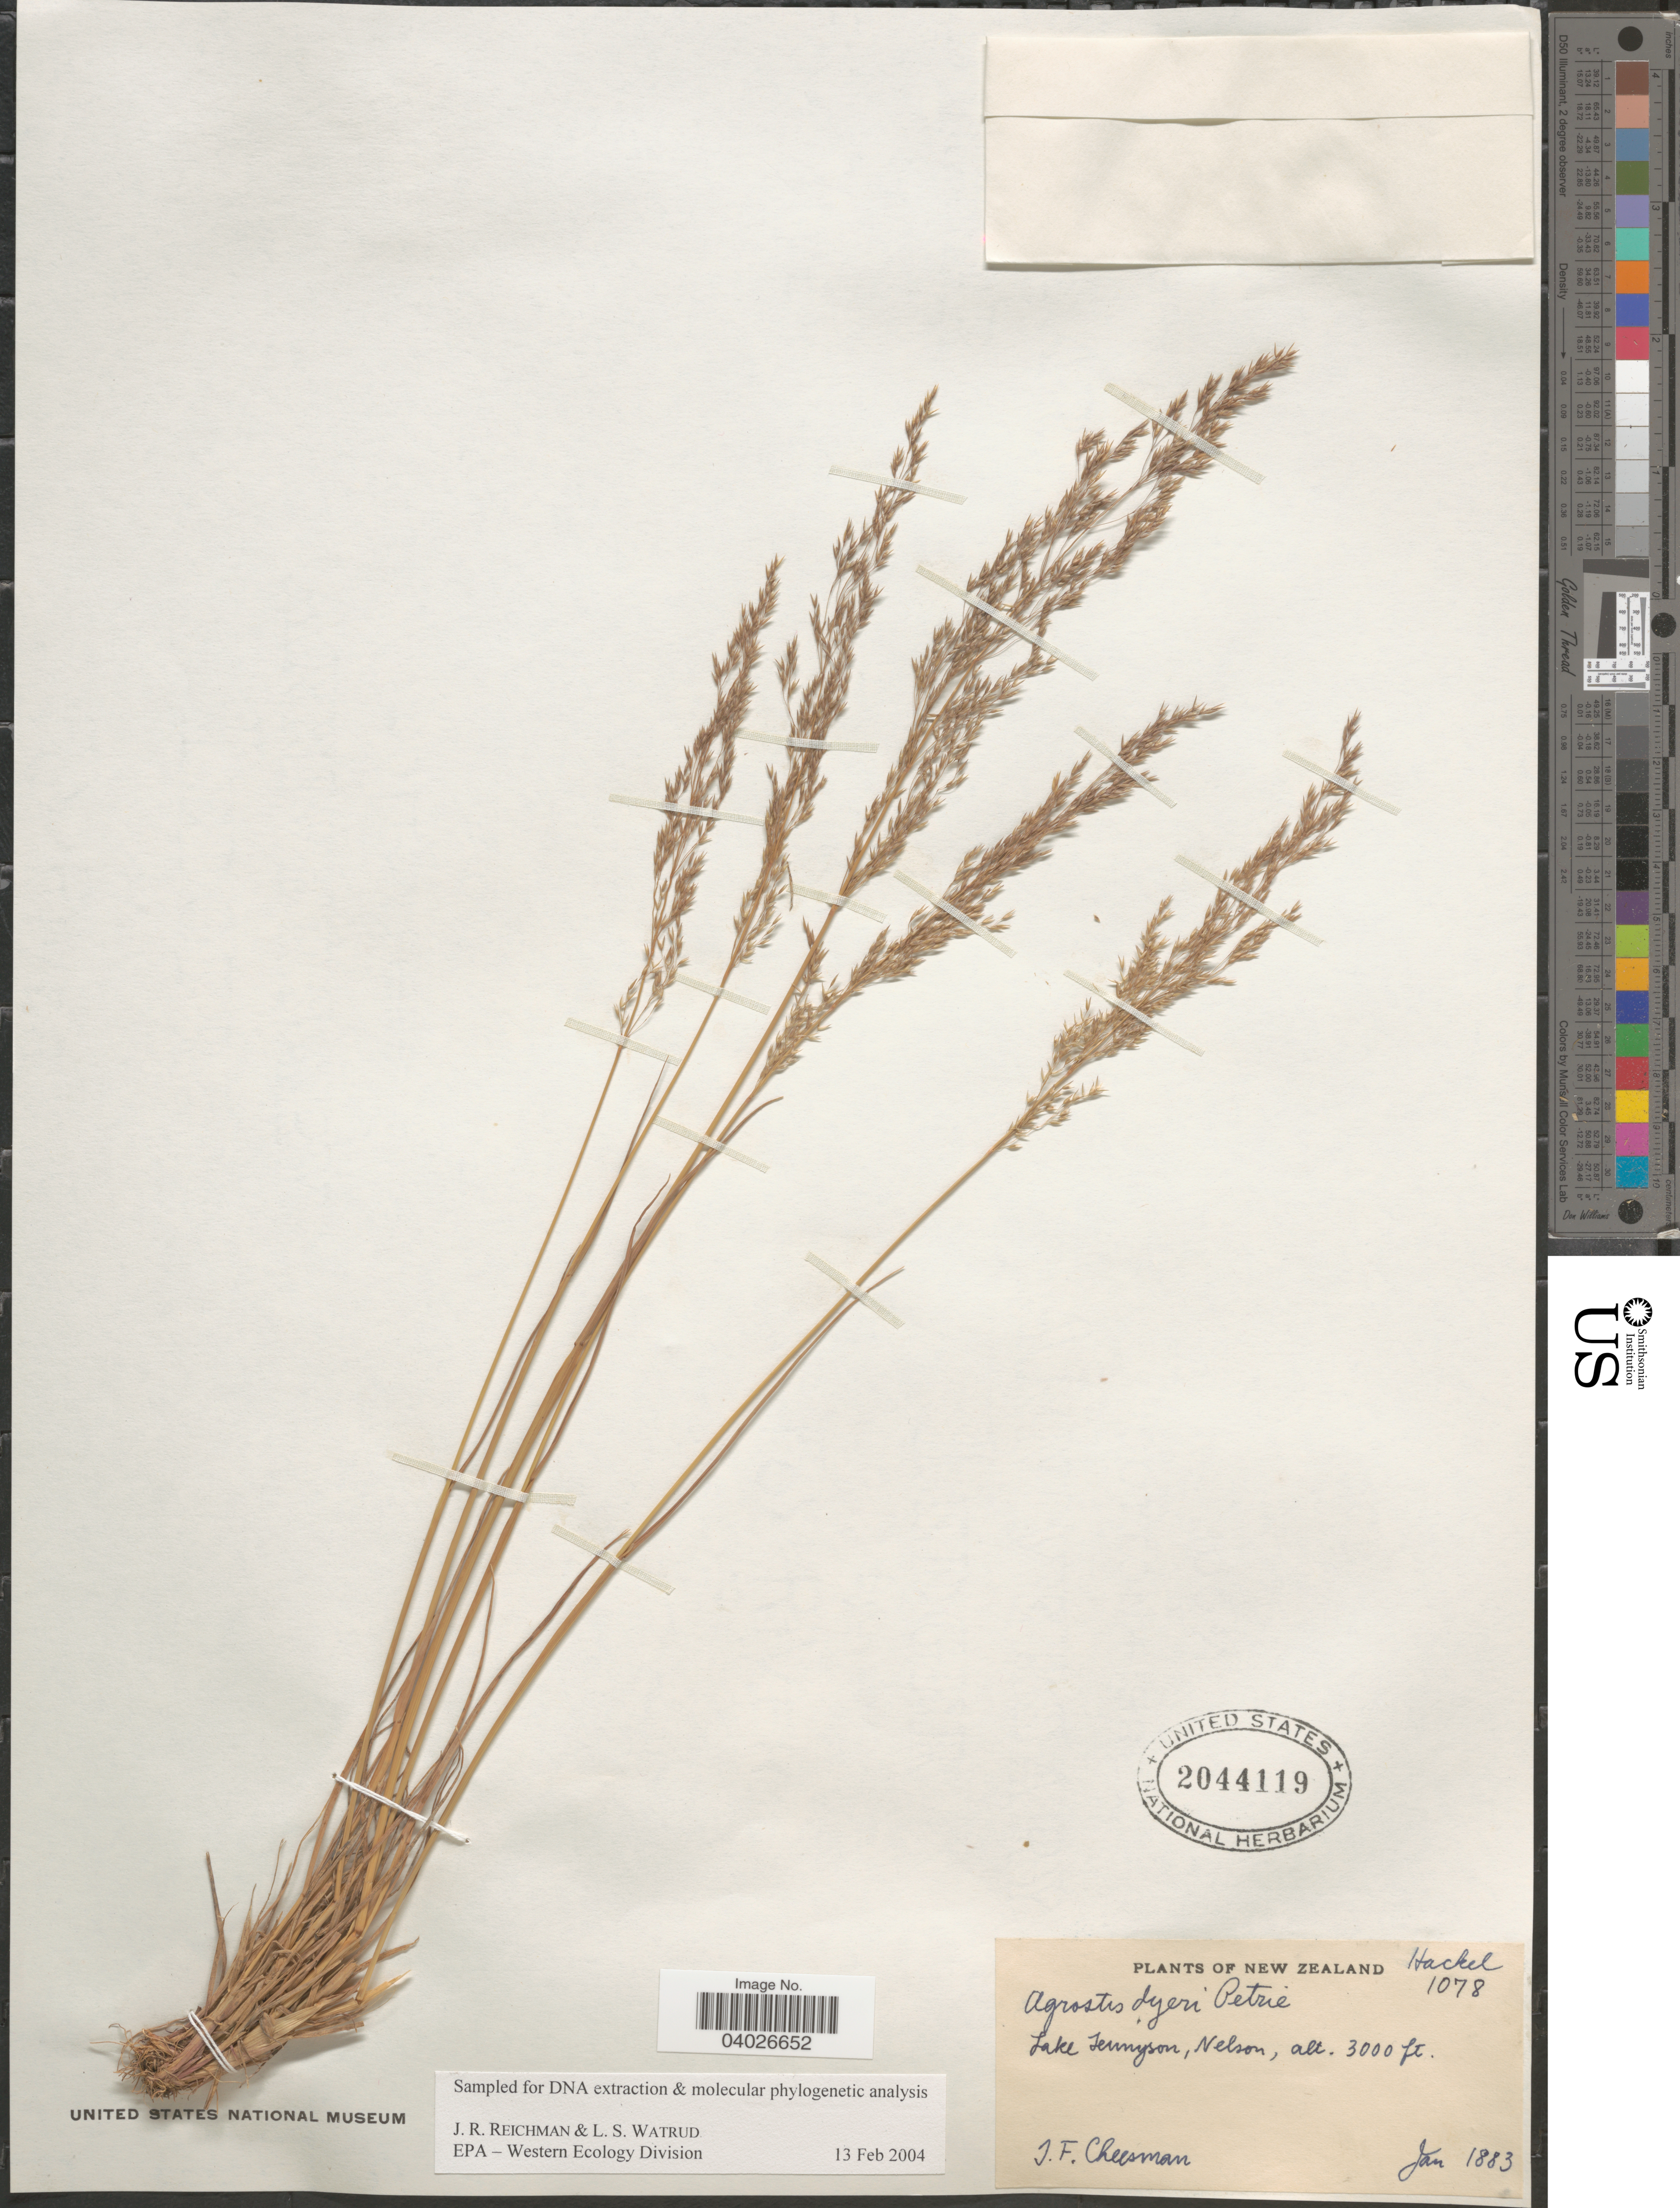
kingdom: Plantae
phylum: Tracheophyta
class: Liliopsida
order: Poales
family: Poaceae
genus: Agrostis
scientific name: Agrostis dyeri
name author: Petrie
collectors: -. Hackel & T. F. Cheeseman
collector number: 1078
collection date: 1883-01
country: New Zealand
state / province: Nelson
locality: Lake Tennyson.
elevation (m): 914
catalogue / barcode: US 2044119